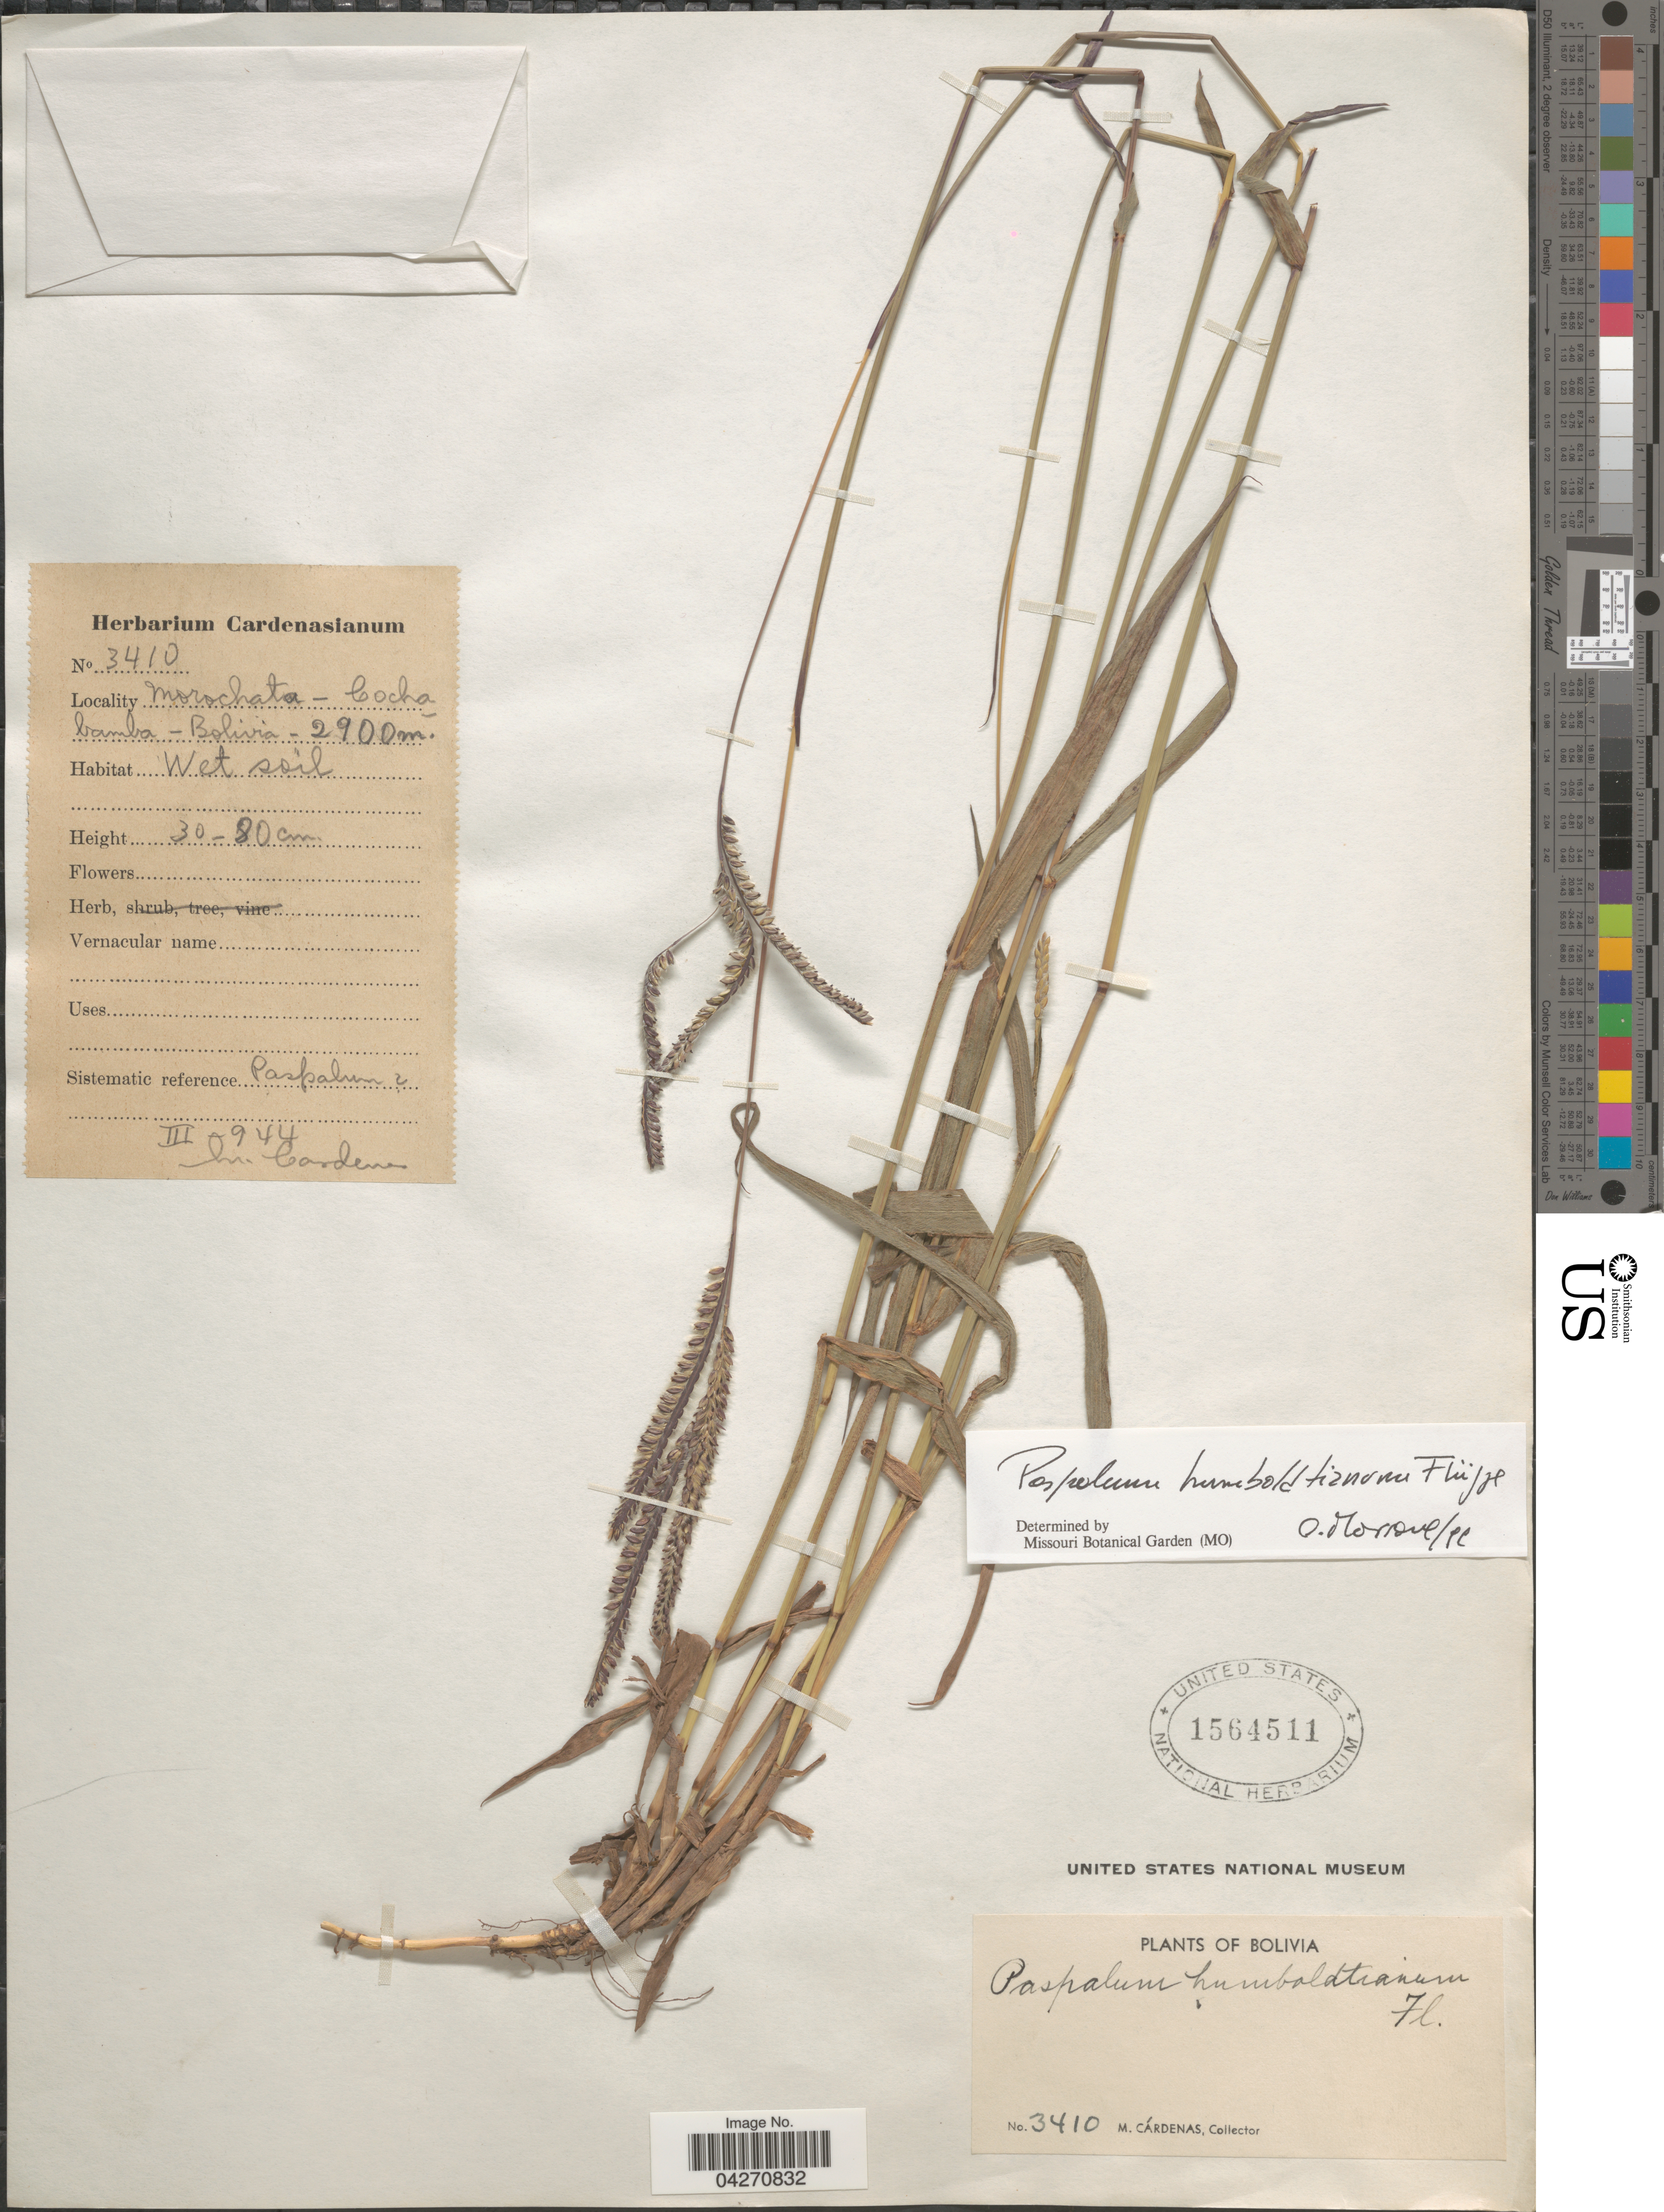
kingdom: Plantae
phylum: Tracheophyta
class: Liliopsida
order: Poales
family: Poaceae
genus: Paspalum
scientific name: Paspalum humboldtianum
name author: Flüggé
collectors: M. Cárdenas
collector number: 3410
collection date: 1944-03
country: Bolivia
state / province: Cochabamba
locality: Morochata.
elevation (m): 2900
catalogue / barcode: US 1564511